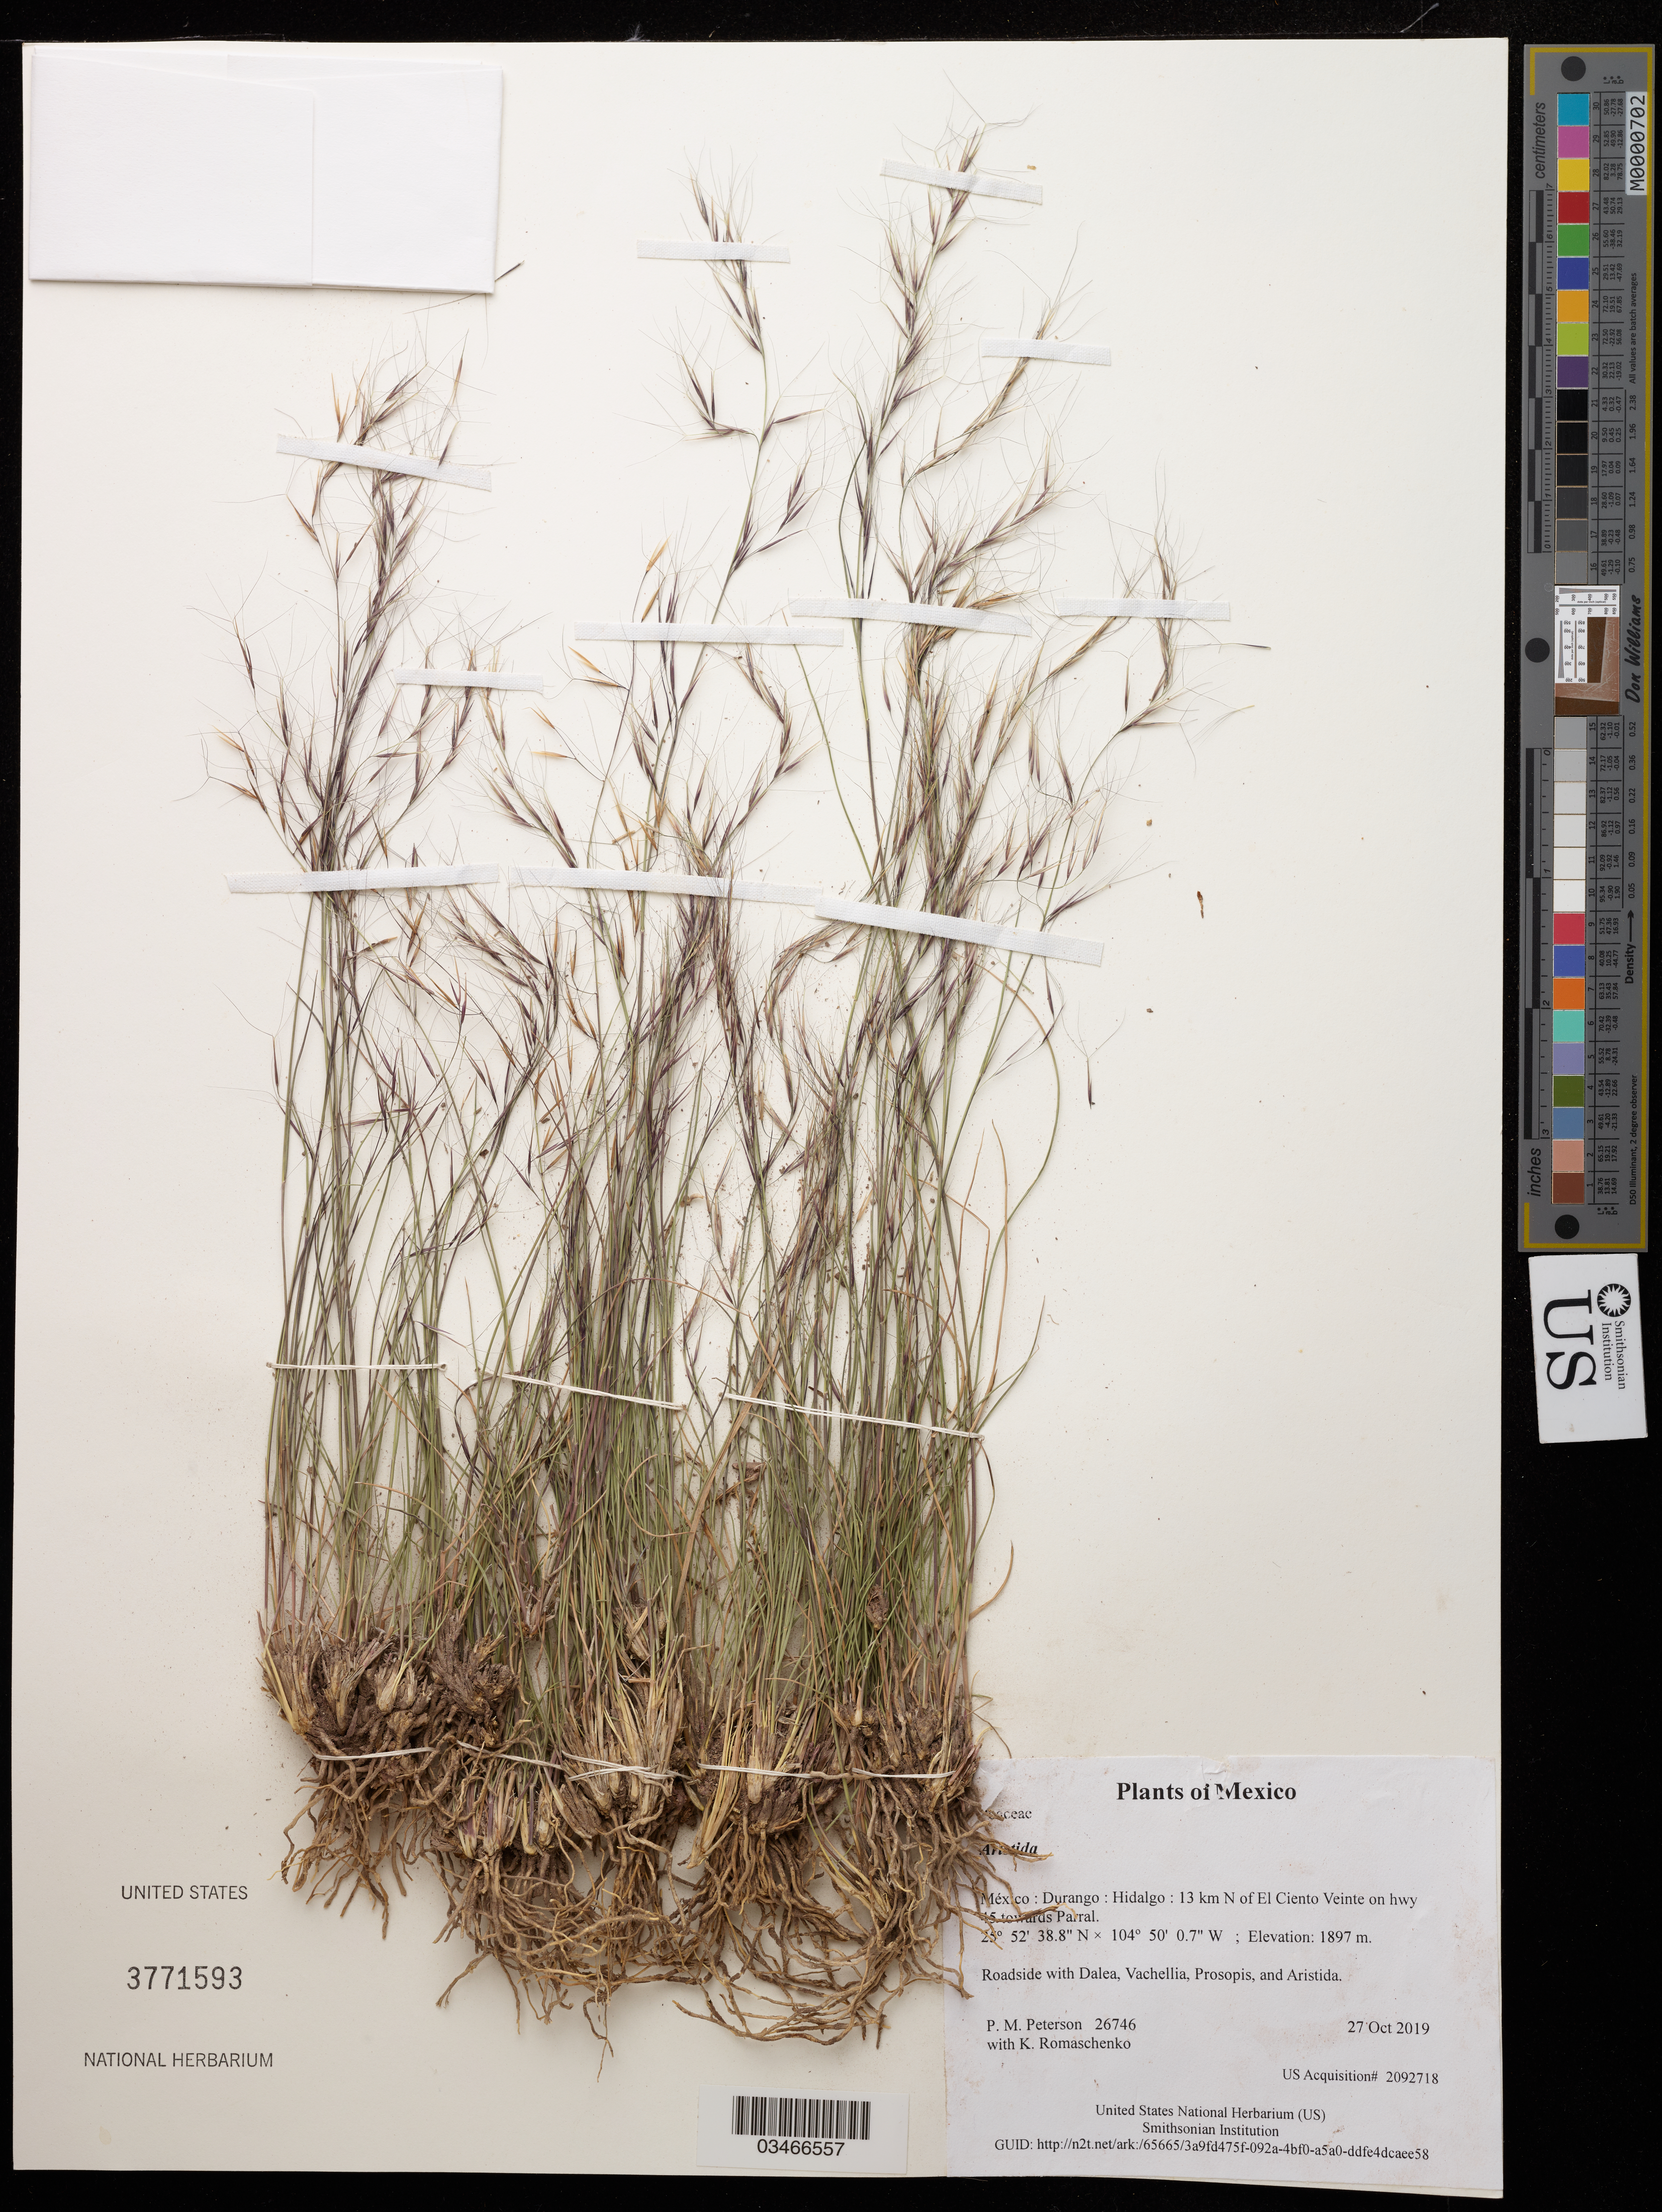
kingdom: Plantae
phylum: Tracheophyta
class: Liliopsida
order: Poales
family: Poaceae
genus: Aristida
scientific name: Aristida sp.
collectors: P. M. Peterson & K. Romaschenko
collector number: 26746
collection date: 2019-10-27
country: México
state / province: Durango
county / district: Hidalgo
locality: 13 km N of El Ciento Veinte on hwy 45 towards Parral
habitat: Roadside with Dalea, Vachellia, Prosopis, and Aristida.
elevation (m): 1897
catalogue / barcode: US 3771593